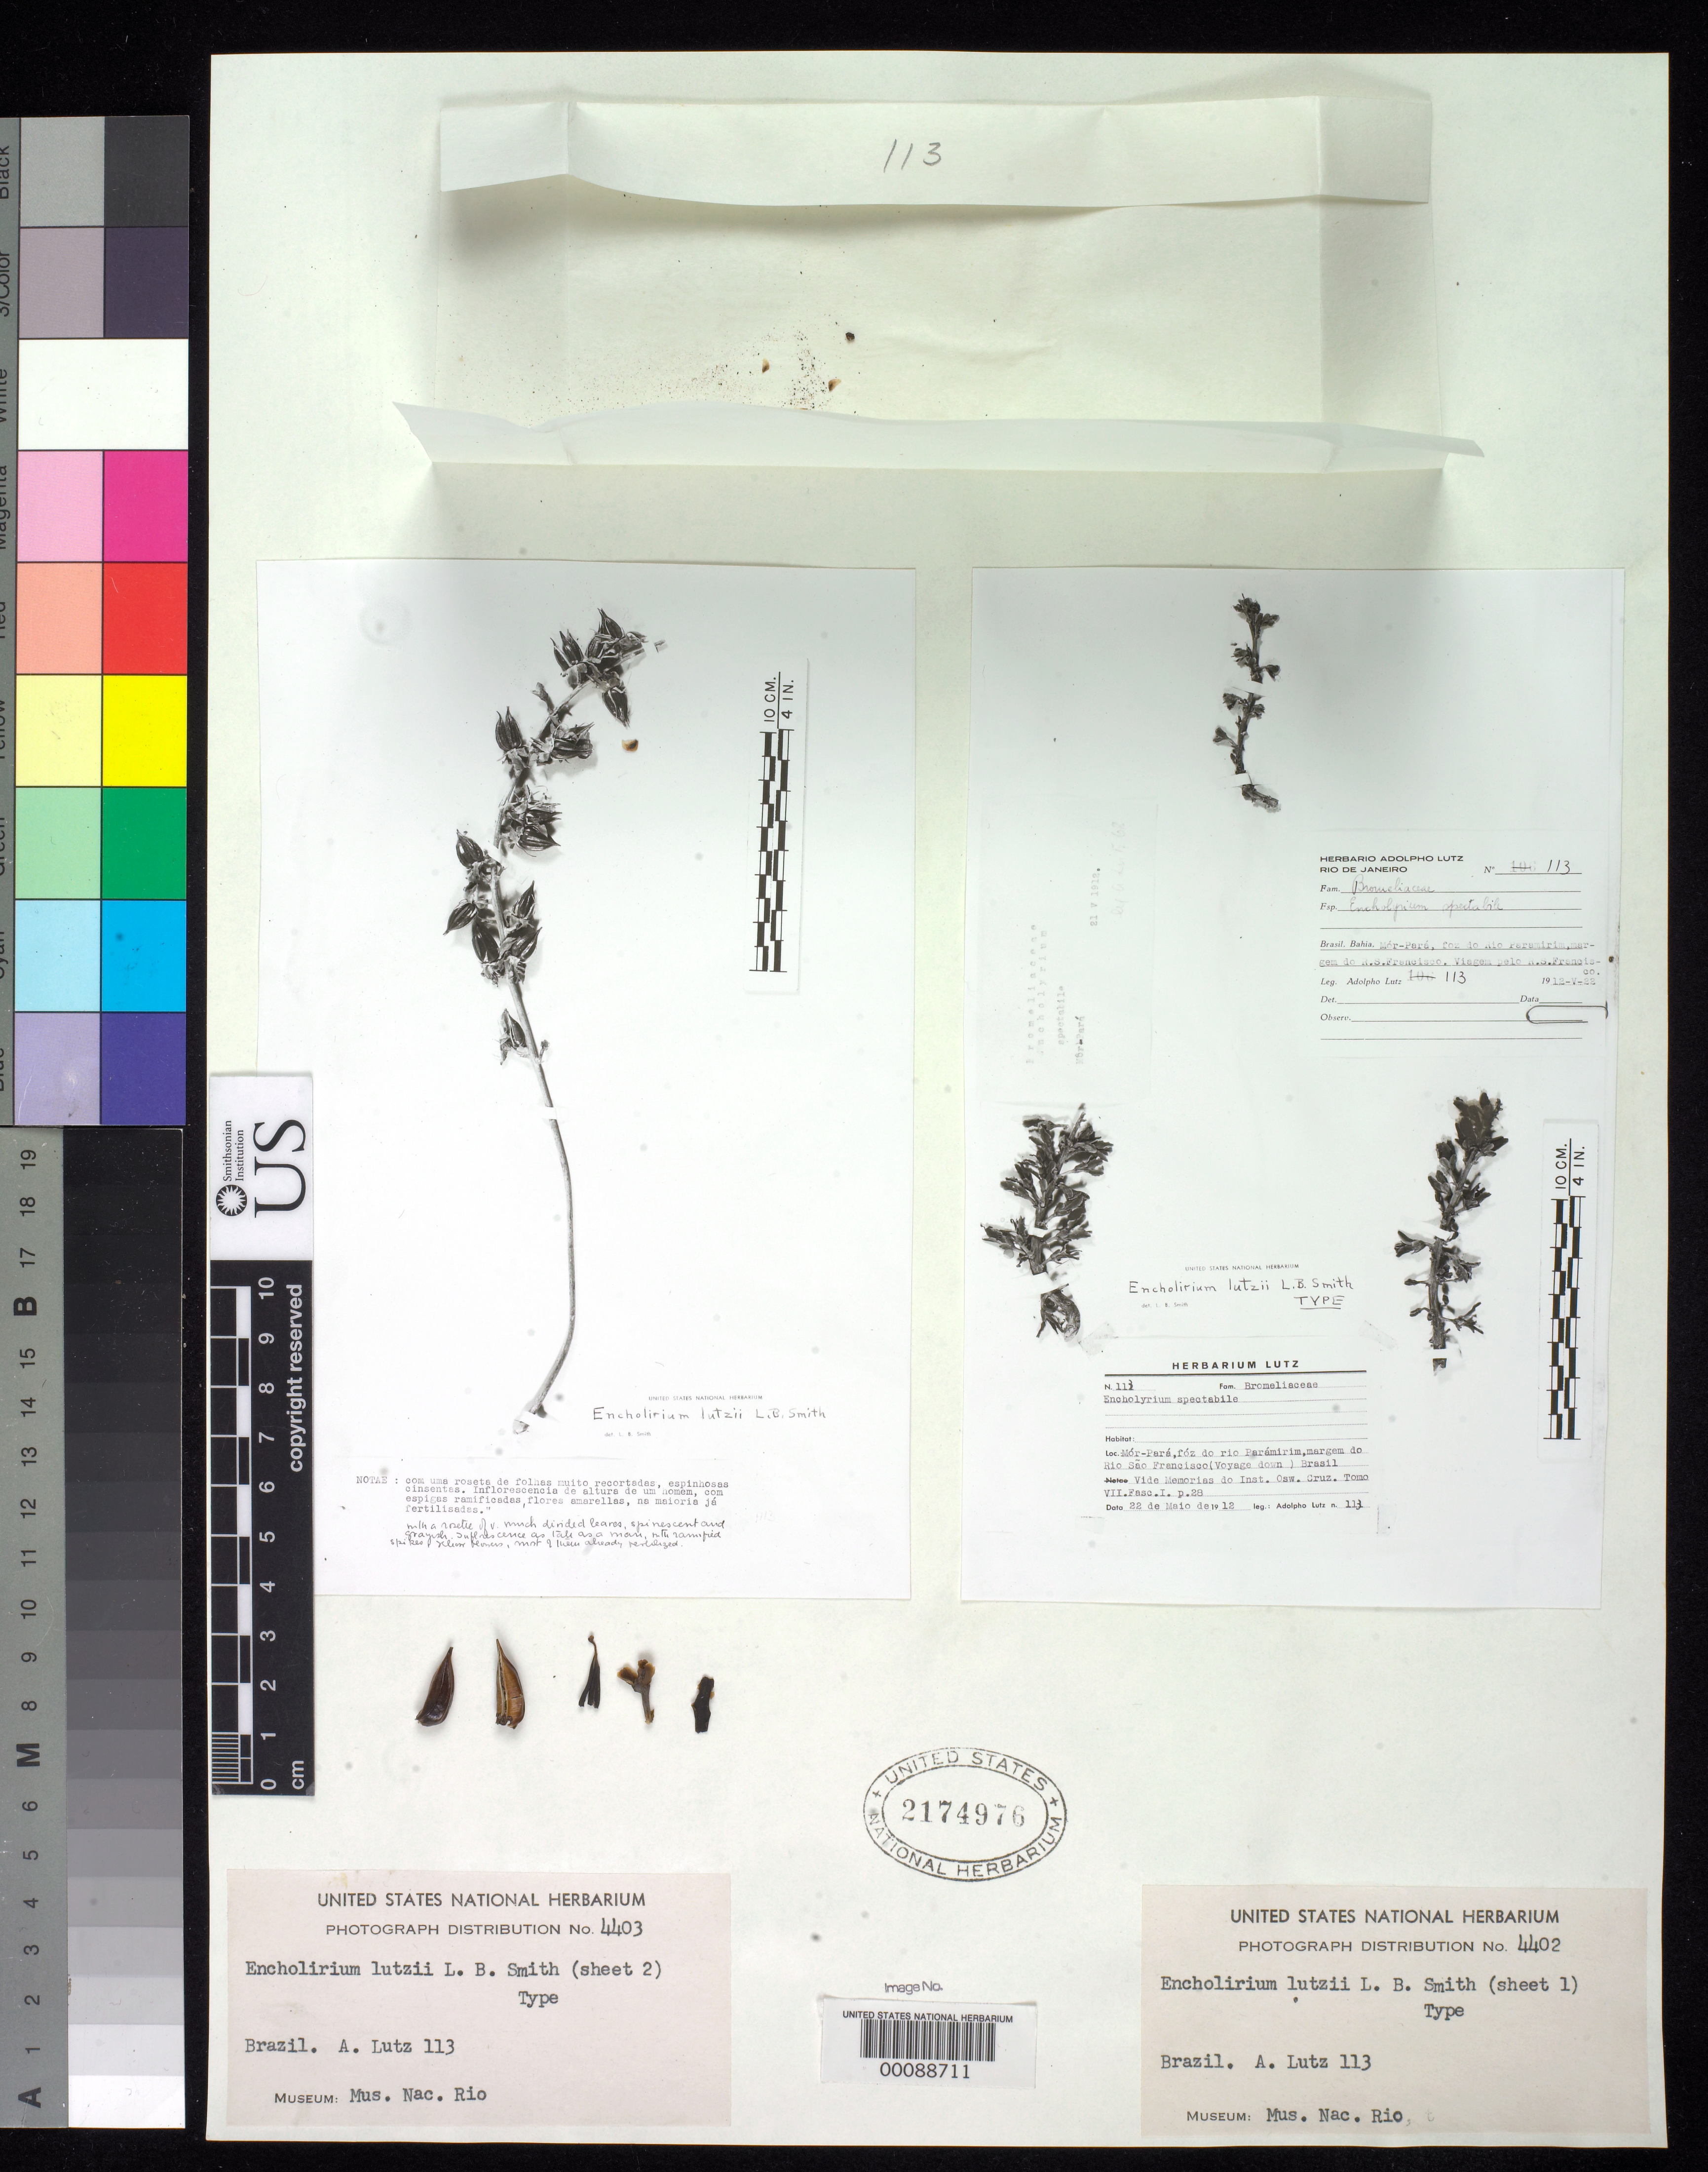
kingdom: Plantae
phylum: Tracheophyta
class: Liliopsida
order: Poales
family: Bromeliaceae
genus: Encholirium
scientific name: Encholirium lutzii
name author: L.B. Sm.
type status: Isotype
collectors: A. Lutz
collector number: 113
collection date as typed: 12 May 1912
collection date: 1912-05-12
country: Brazil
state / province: Bahia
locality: North of Esplanda city on road to Jaquera.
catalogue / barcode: US 2174976